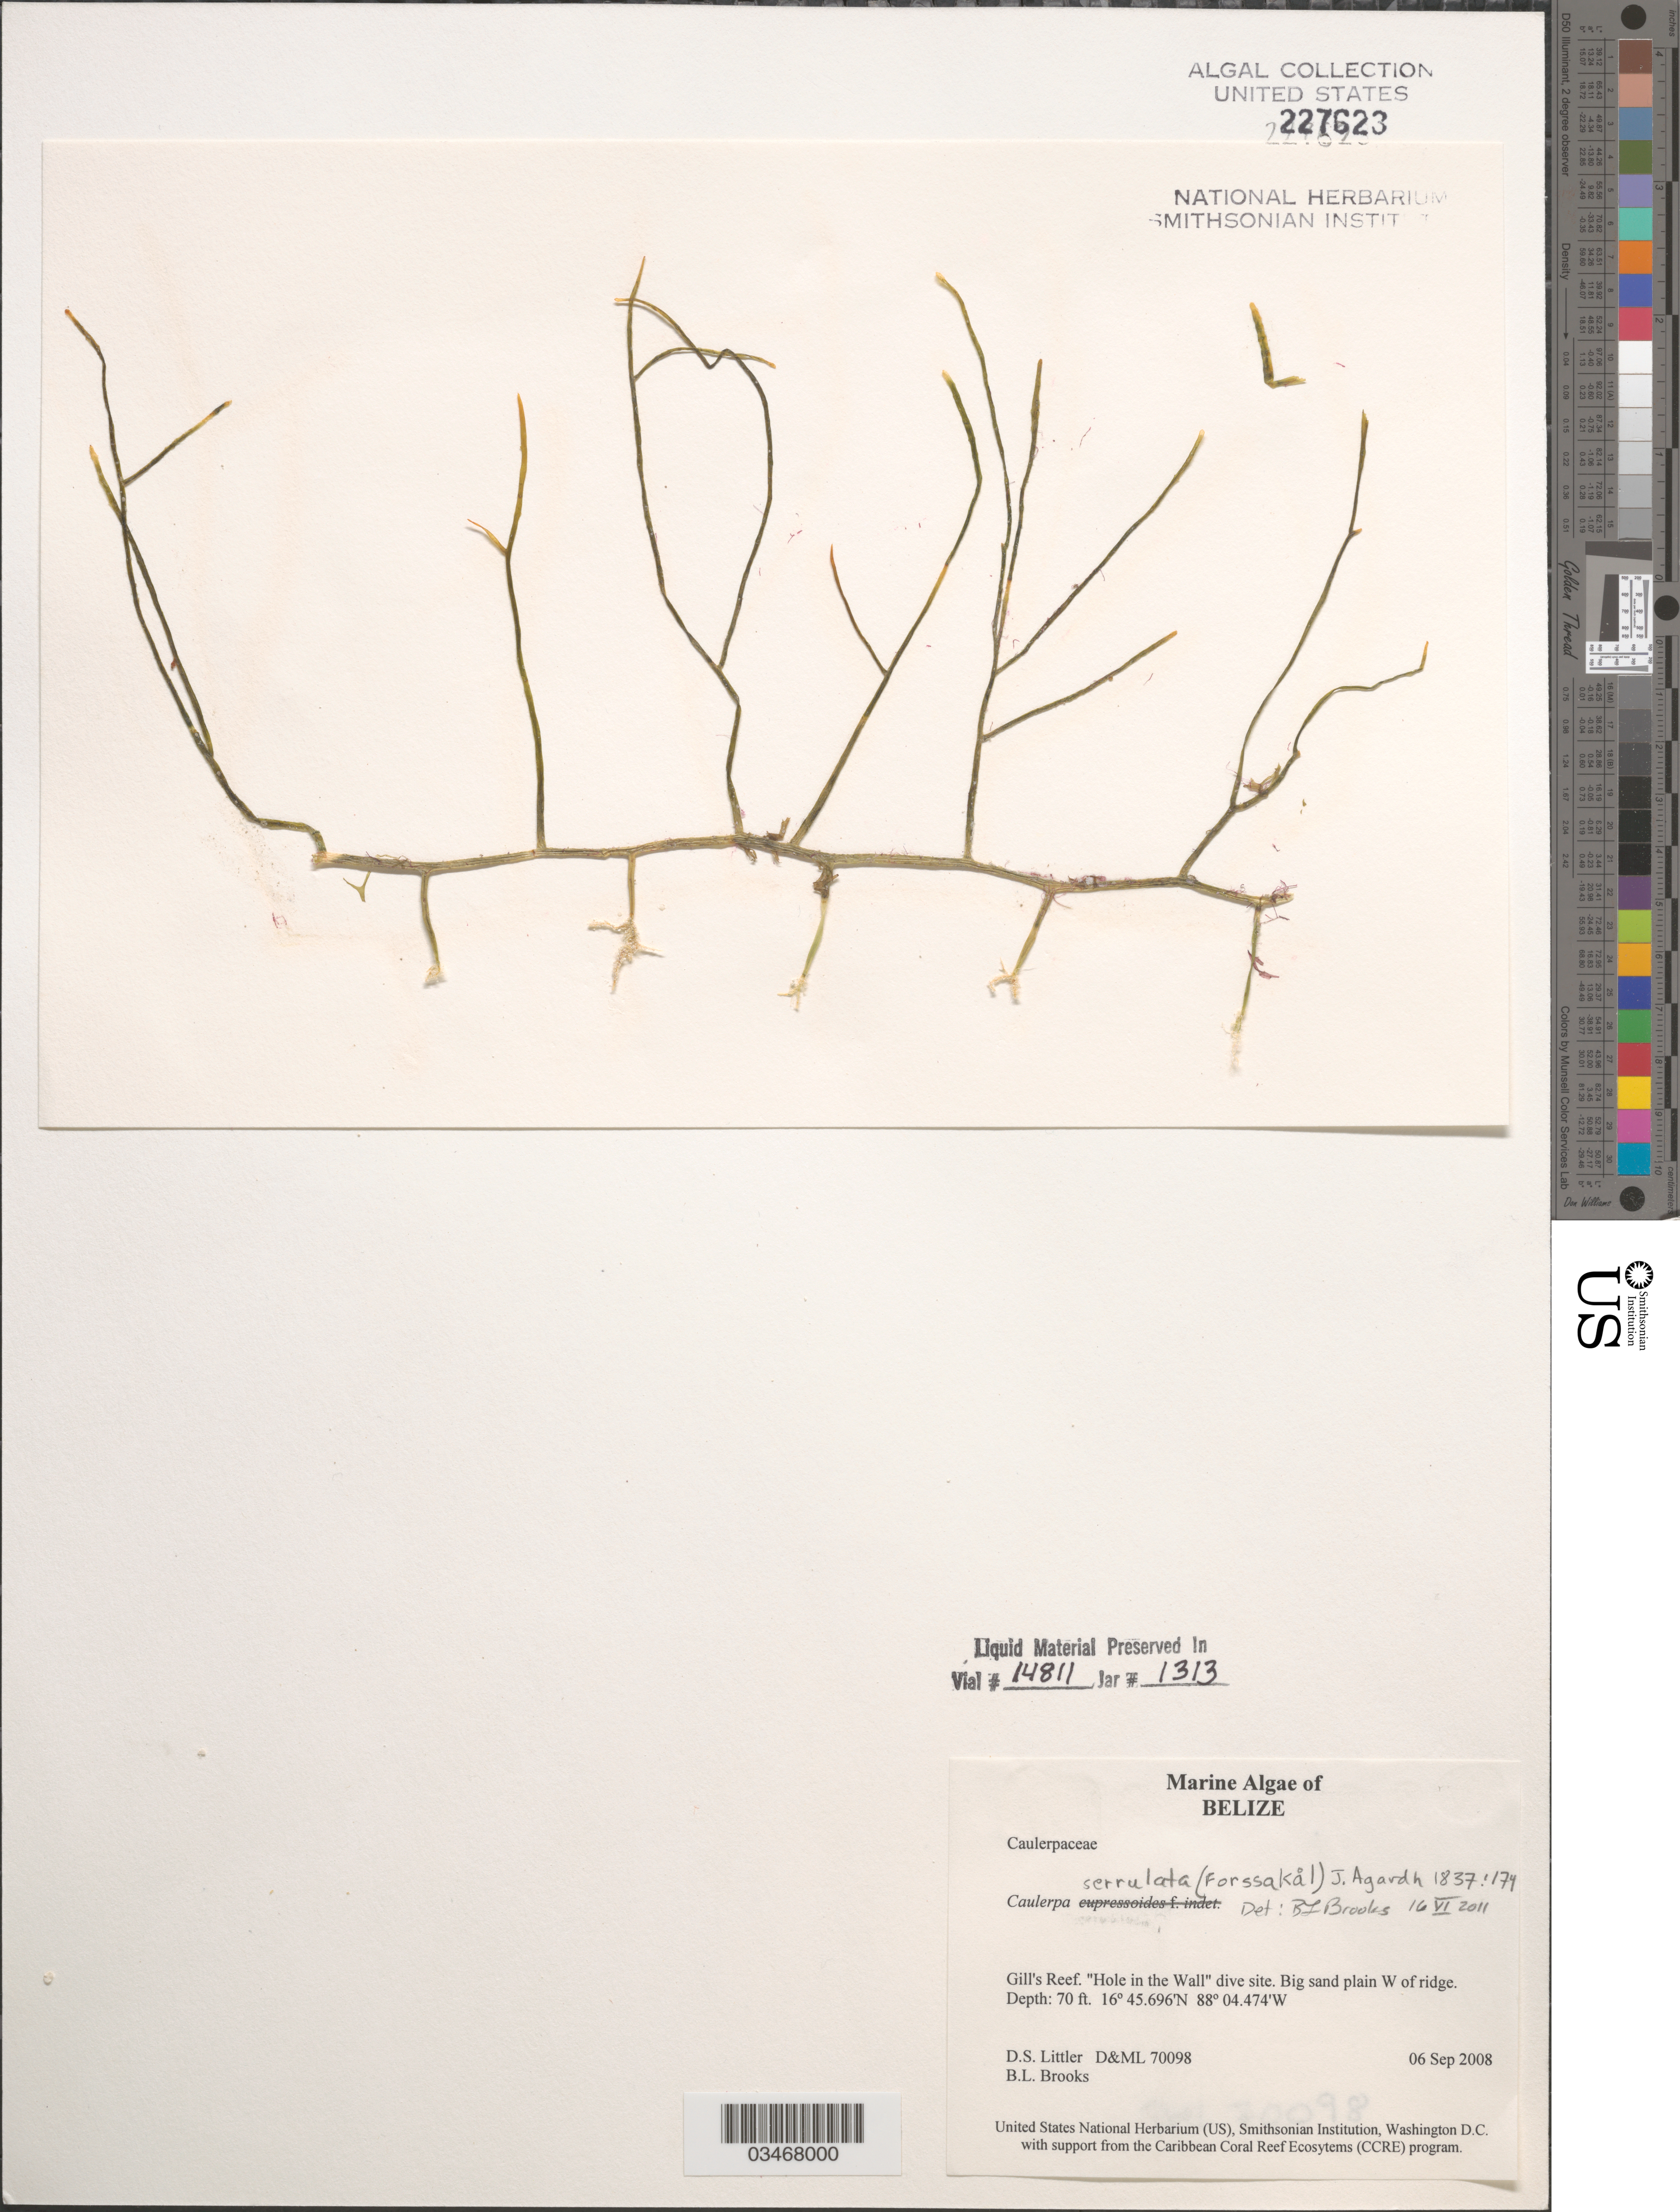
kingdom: Plantae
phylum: Chlorophyta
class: Ulvophyceae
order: Bryopsidales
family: Caulerpaceae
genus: Caulerpa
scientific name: Caulerpa serrulata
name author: (Forssk.) J. Agardh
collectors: M. M. Littler, D. S. Littler & B. Brooks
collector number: D&ML 70098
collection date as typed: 06 Sep 2008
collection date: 2008-09-06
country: Belize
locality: Hole in the Wall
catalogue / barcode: US 227623